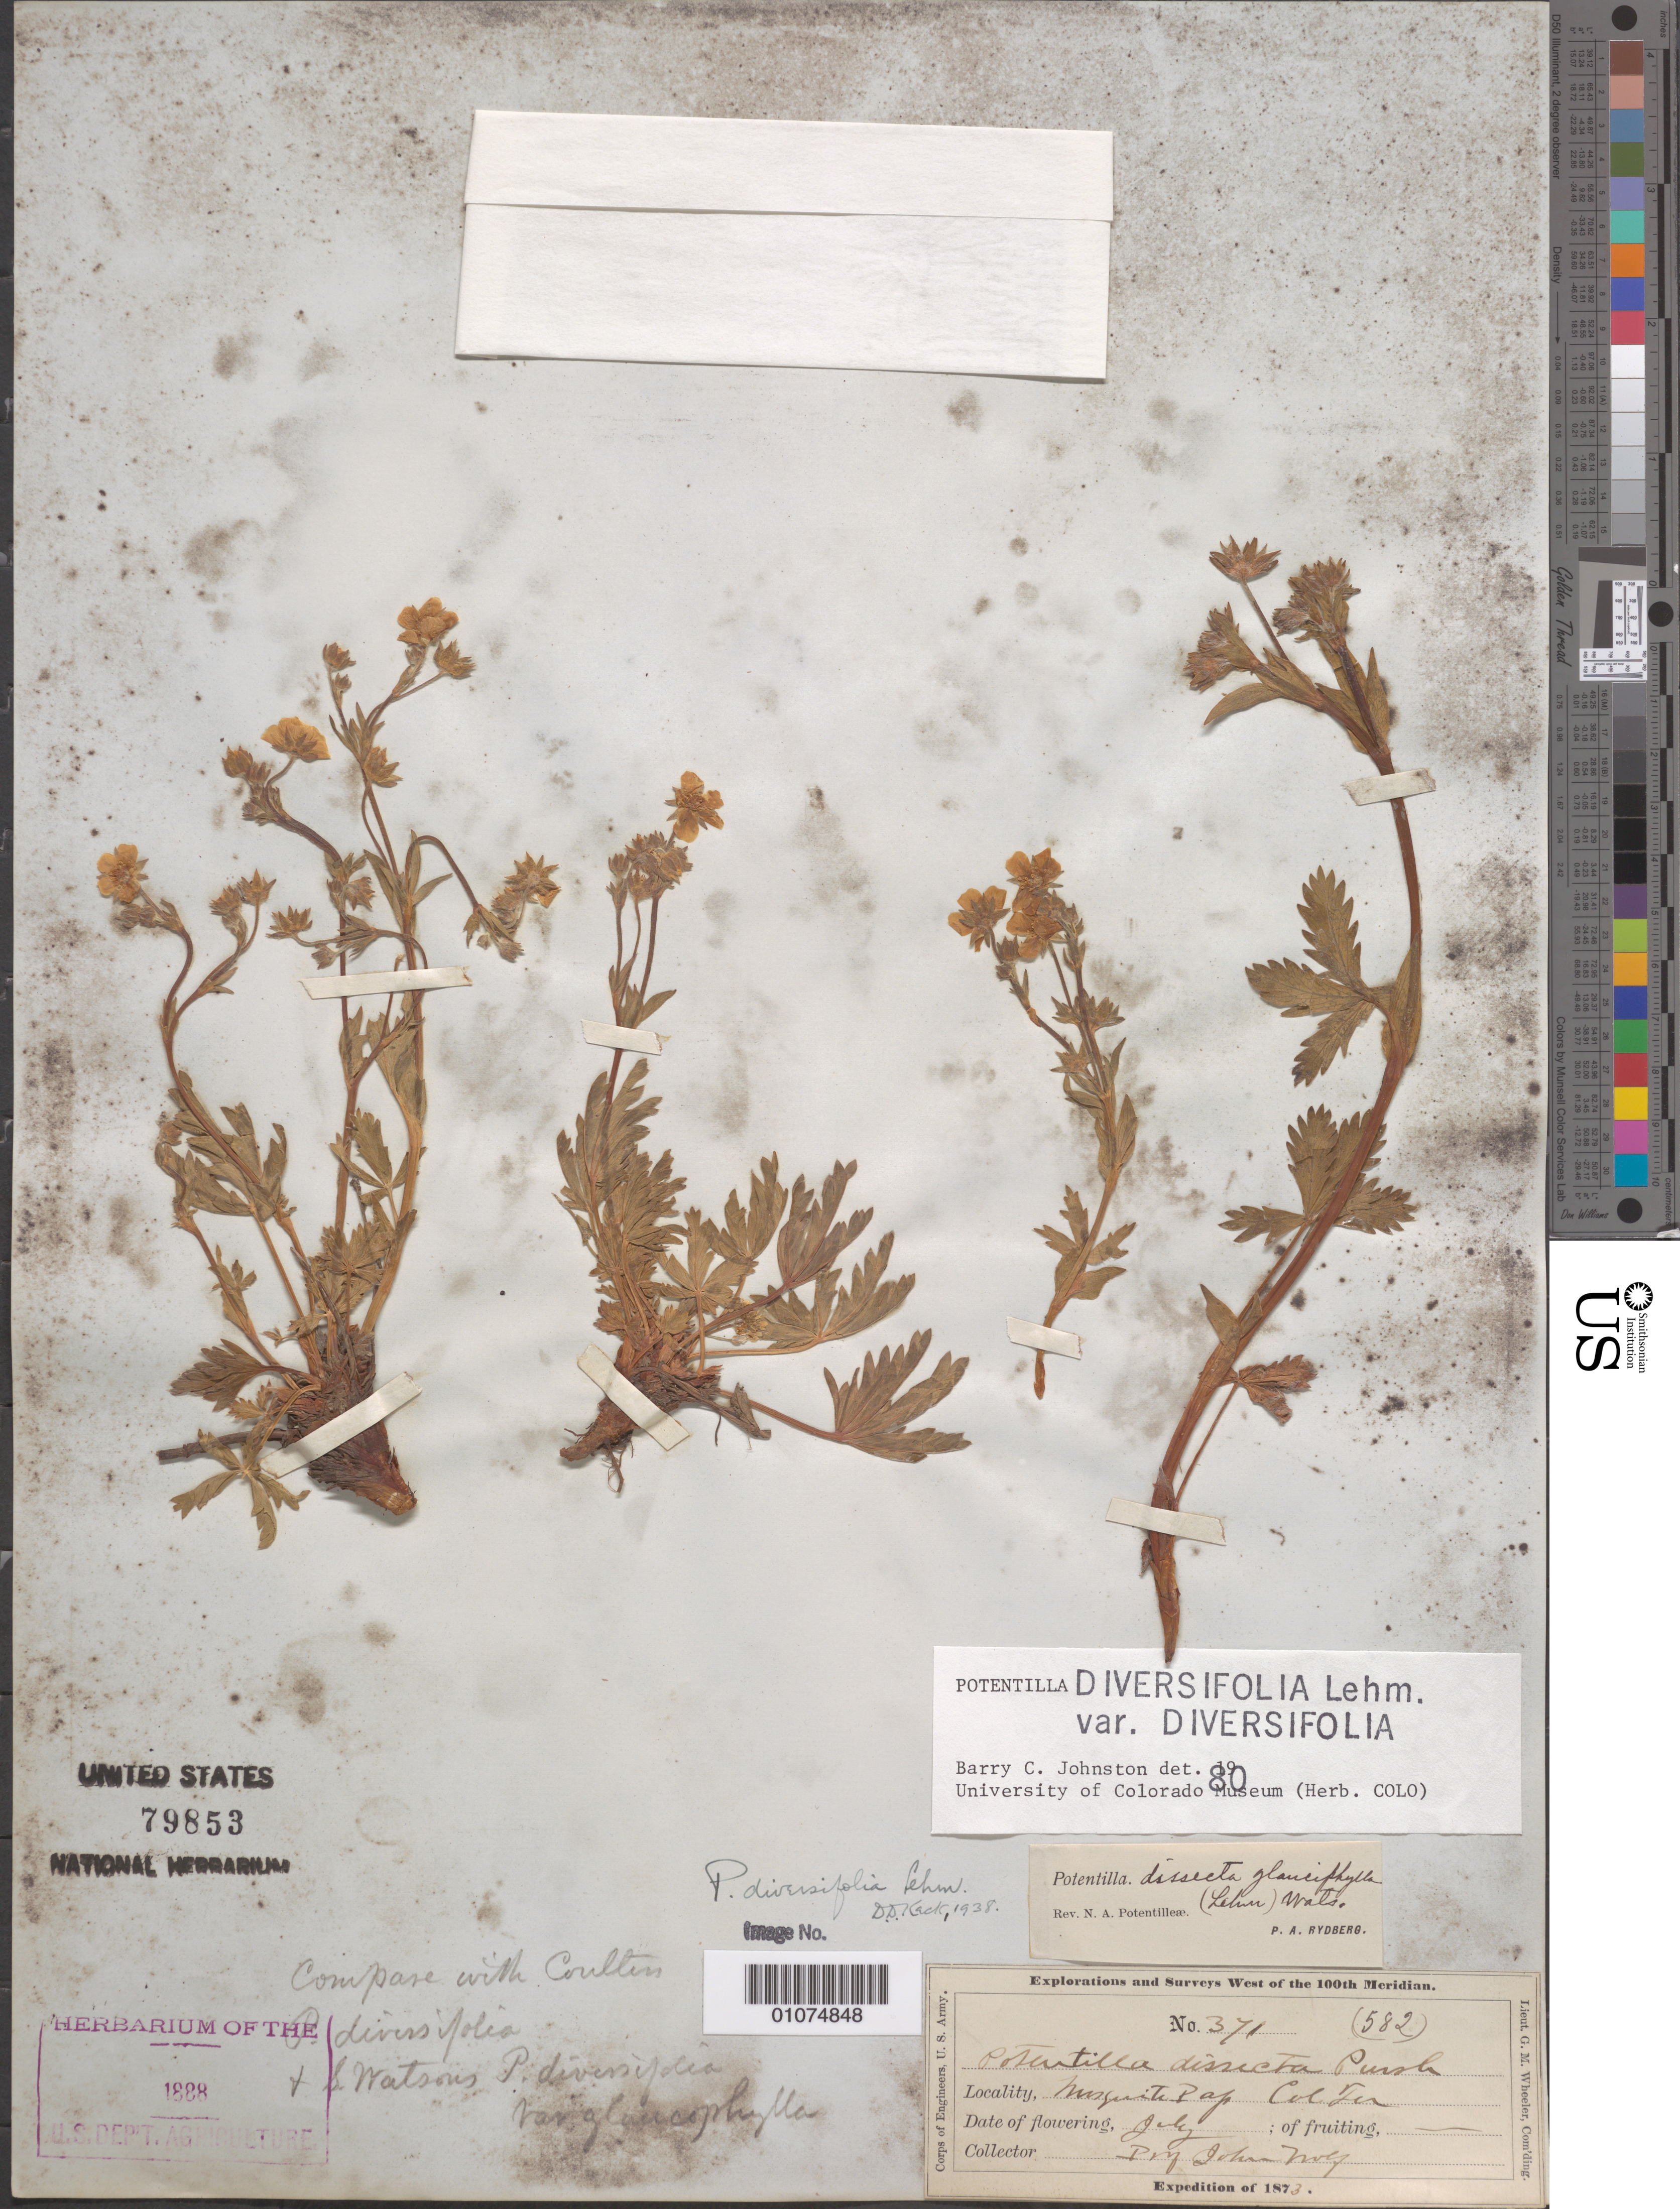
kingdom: Plantae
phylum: Tracheophyta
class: Magnoliopsida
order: Rosales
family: Rosaceae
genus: Potentilla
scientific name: Potentilla diversifolia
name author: Lehm.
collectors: J. Wolf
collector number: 371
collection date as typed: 1873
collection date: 1873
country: United States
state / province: Colorado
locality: Mesquite Papa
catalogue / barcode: US 79853